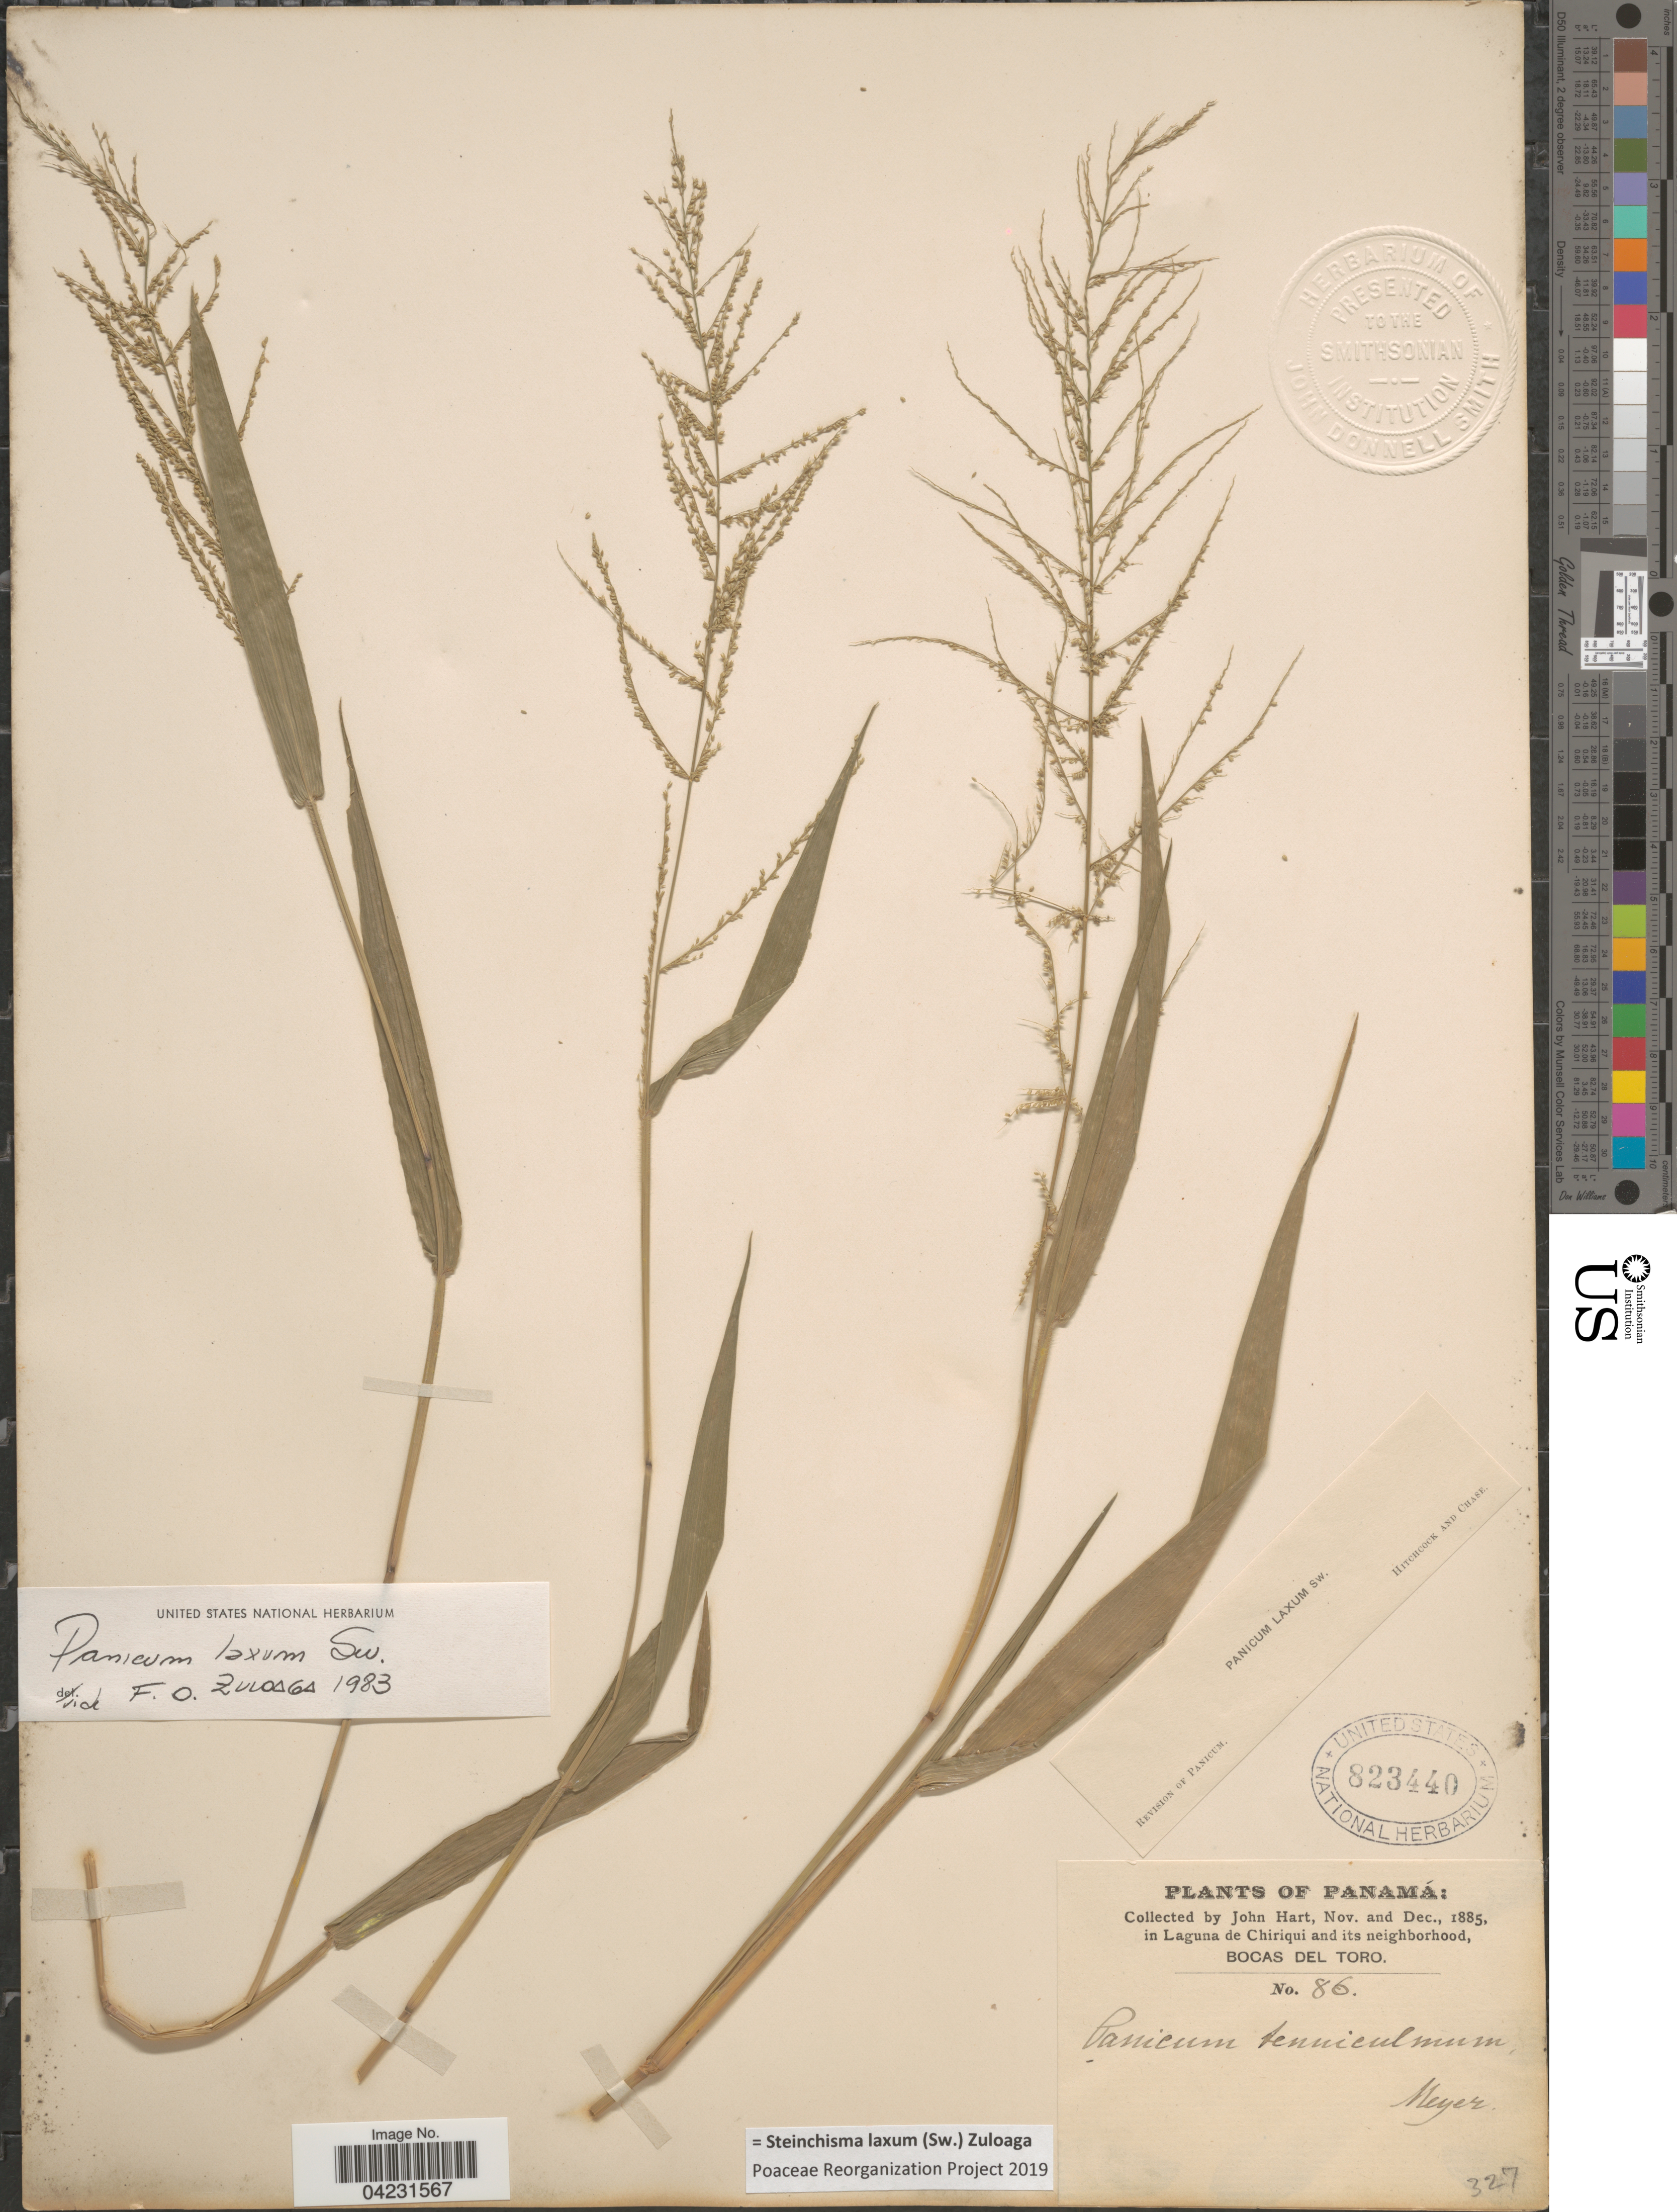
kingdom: Plantae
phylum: Tracheophyta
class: Liliopsida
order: Poales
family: Poaceae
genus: Steinchisma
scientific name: Steinchisma laxum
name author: (Sw.) Zuloaga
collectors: J. H. Hart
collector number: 86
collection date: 1885-11/1885-12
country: Panama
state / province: Bocas del Toro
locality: In Laguna de Chiriqui and its neighborhood.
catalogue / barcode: US 823440